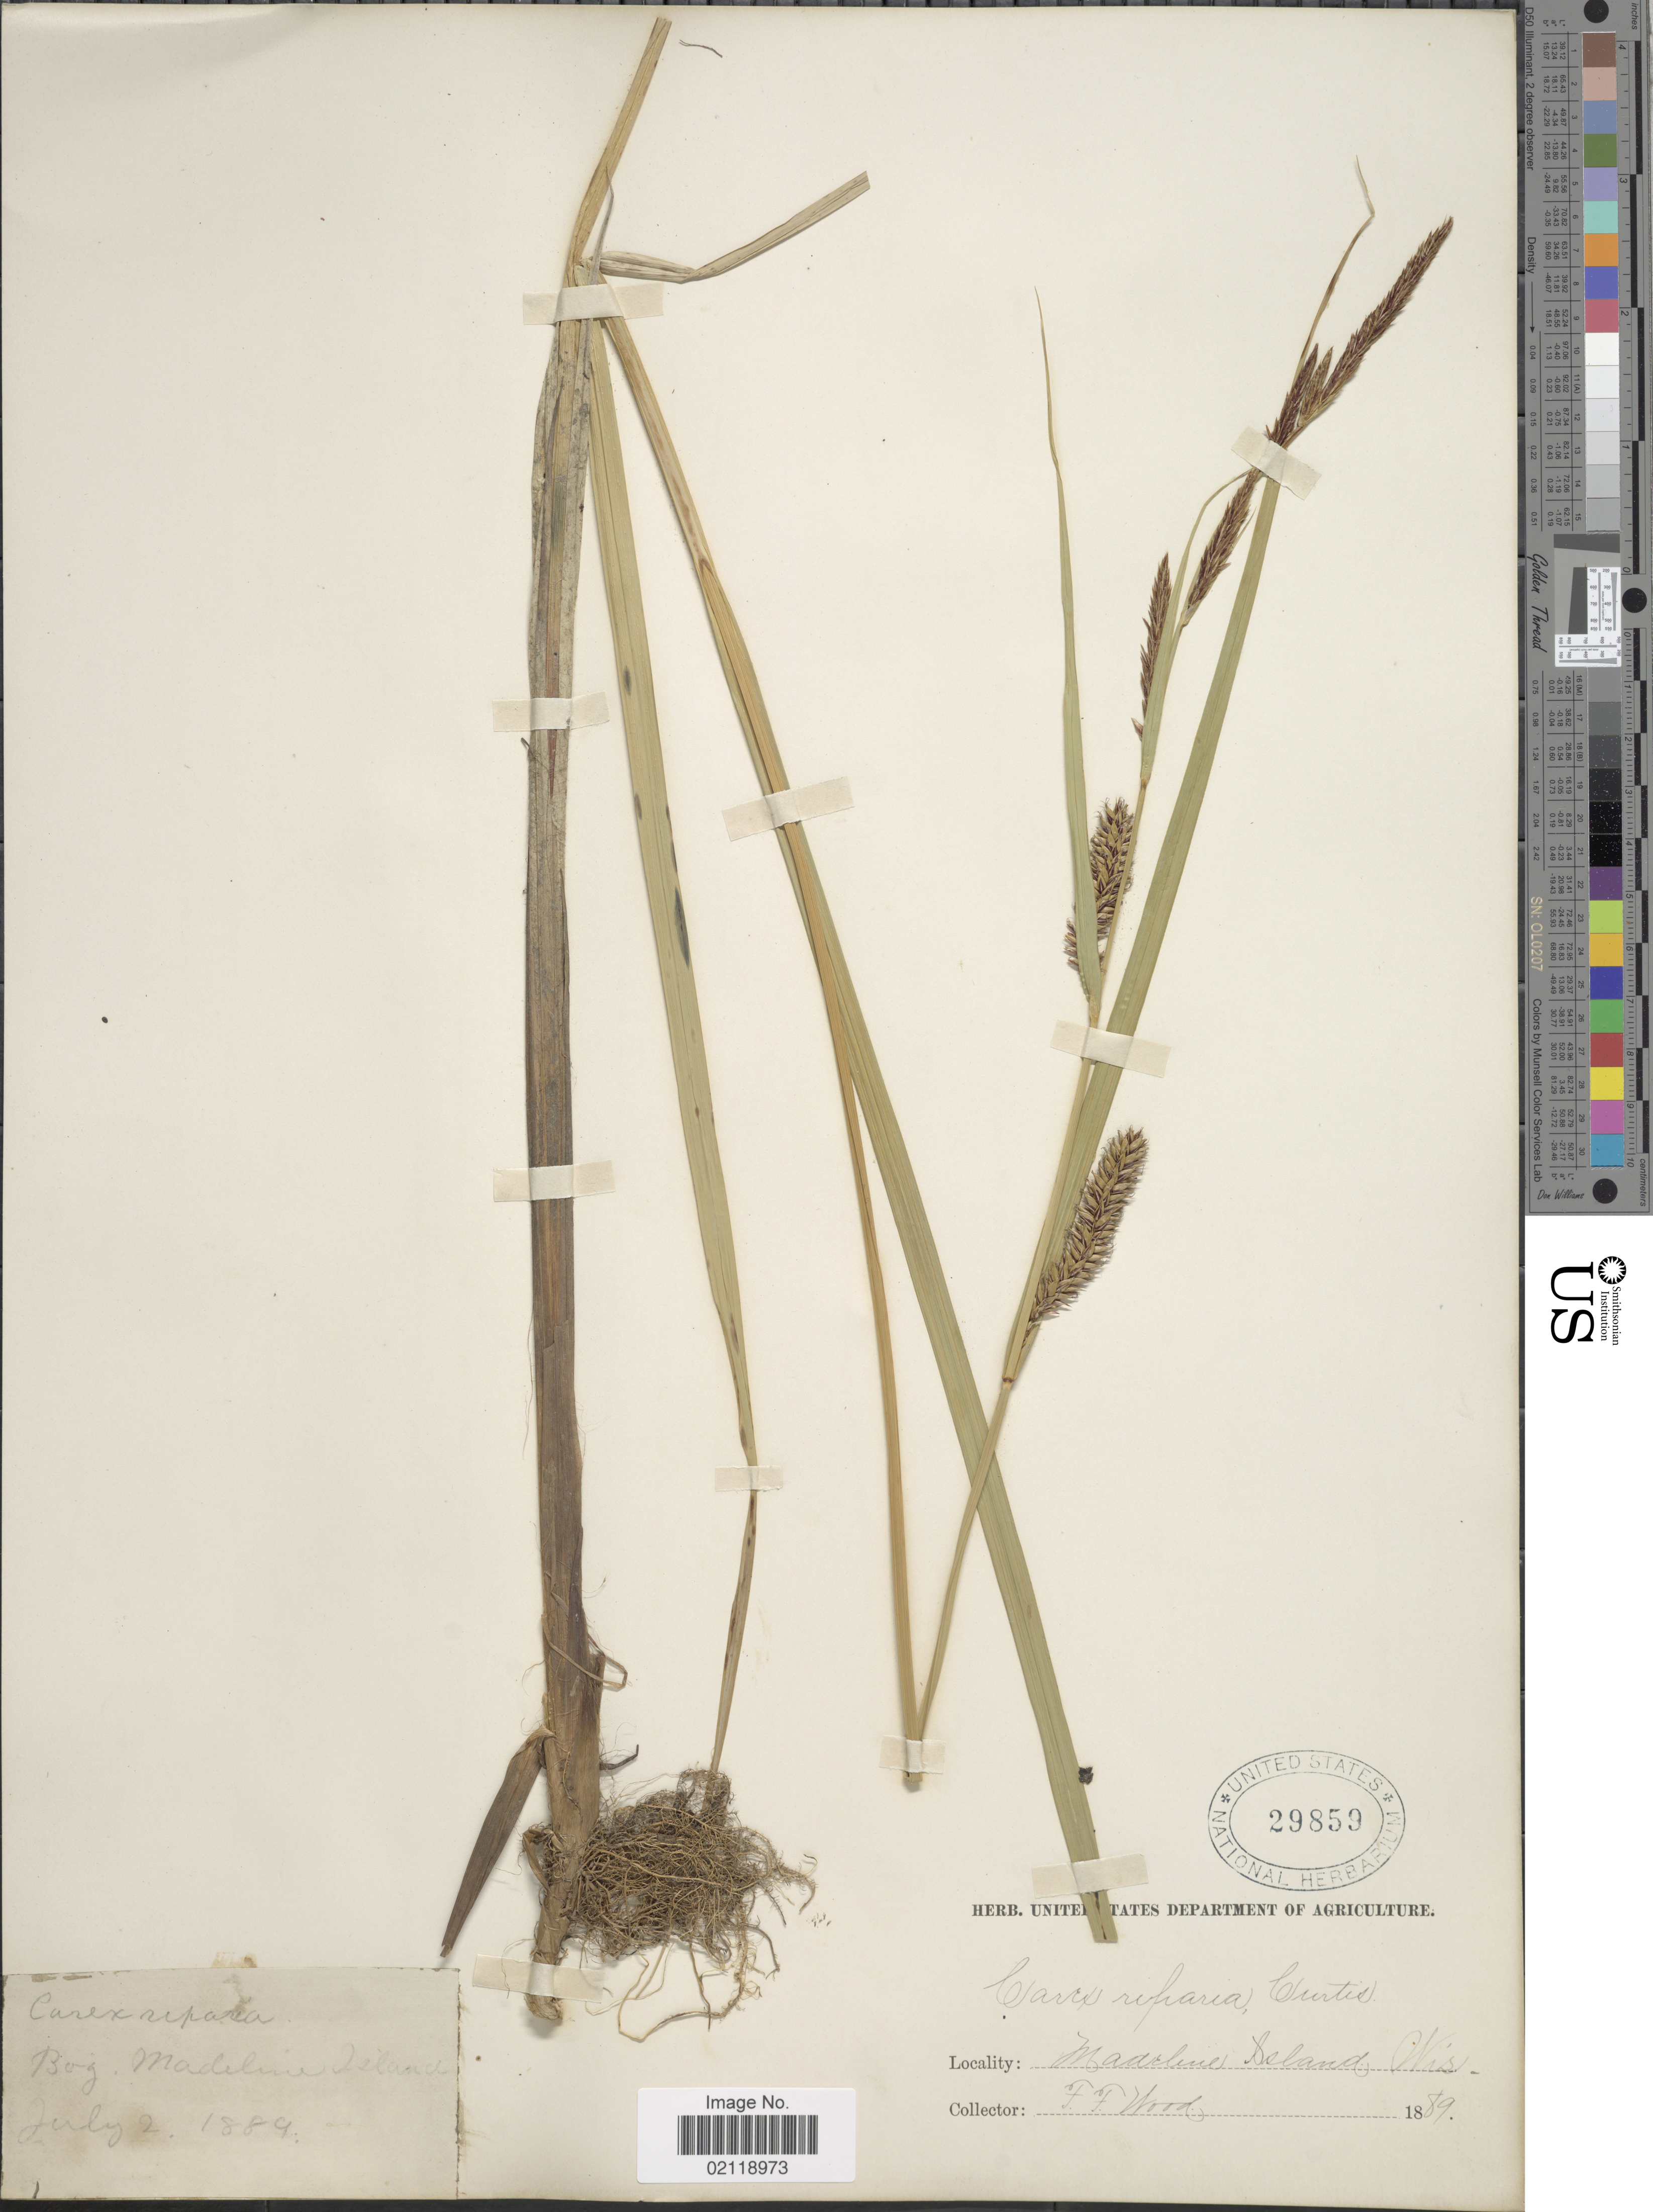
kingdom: Plantae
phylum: Tracheophyta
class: Liliopsida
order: Poales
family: Cyperaceae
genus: Carex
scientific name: Carex lacustris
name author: Willd.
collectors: F. Wood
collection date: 1889-07-02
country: United States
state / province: Wisconsin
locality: Madeline Island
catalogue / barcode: US 29859